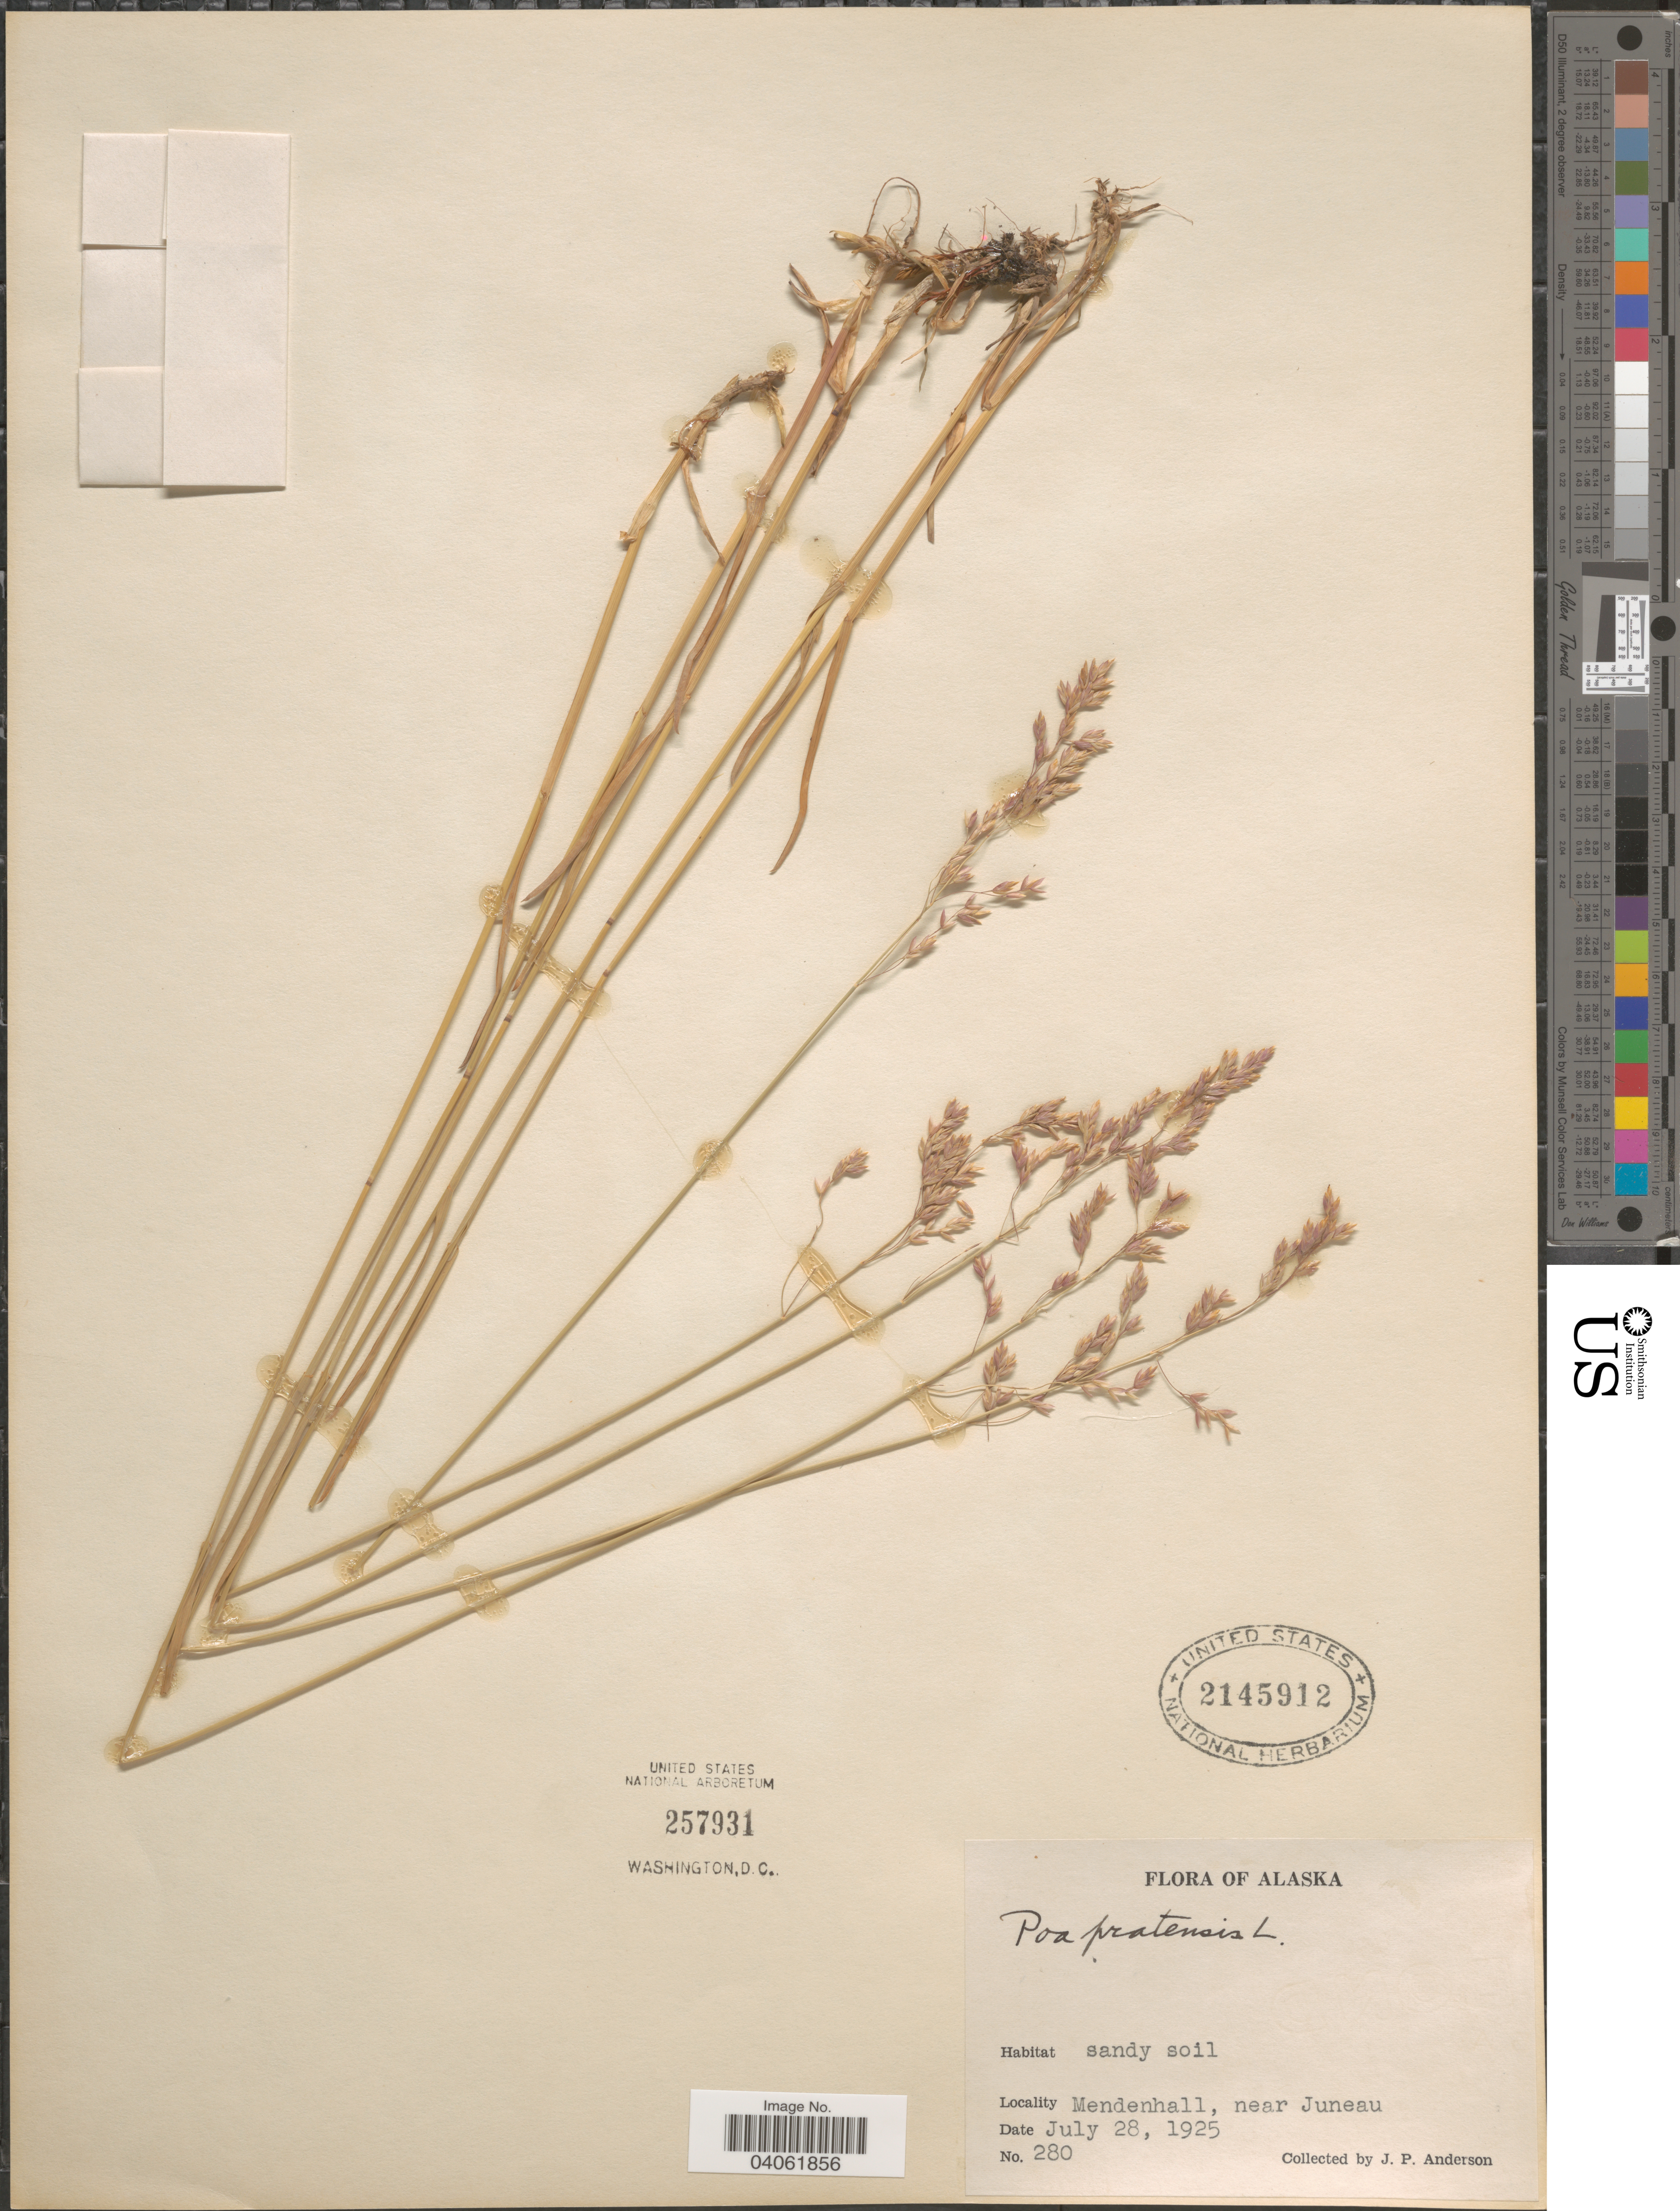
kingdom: Plantae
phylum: Tracheophyta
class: Liliopsida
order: Poales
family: Poaceae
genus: Poa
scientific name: Poa pratensis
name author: L.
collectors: J. P. Anderson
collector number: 280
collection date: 1925-07-28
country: United States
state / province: Alaska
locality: Mendenhall, near Juneau.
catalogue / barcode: US 2145912